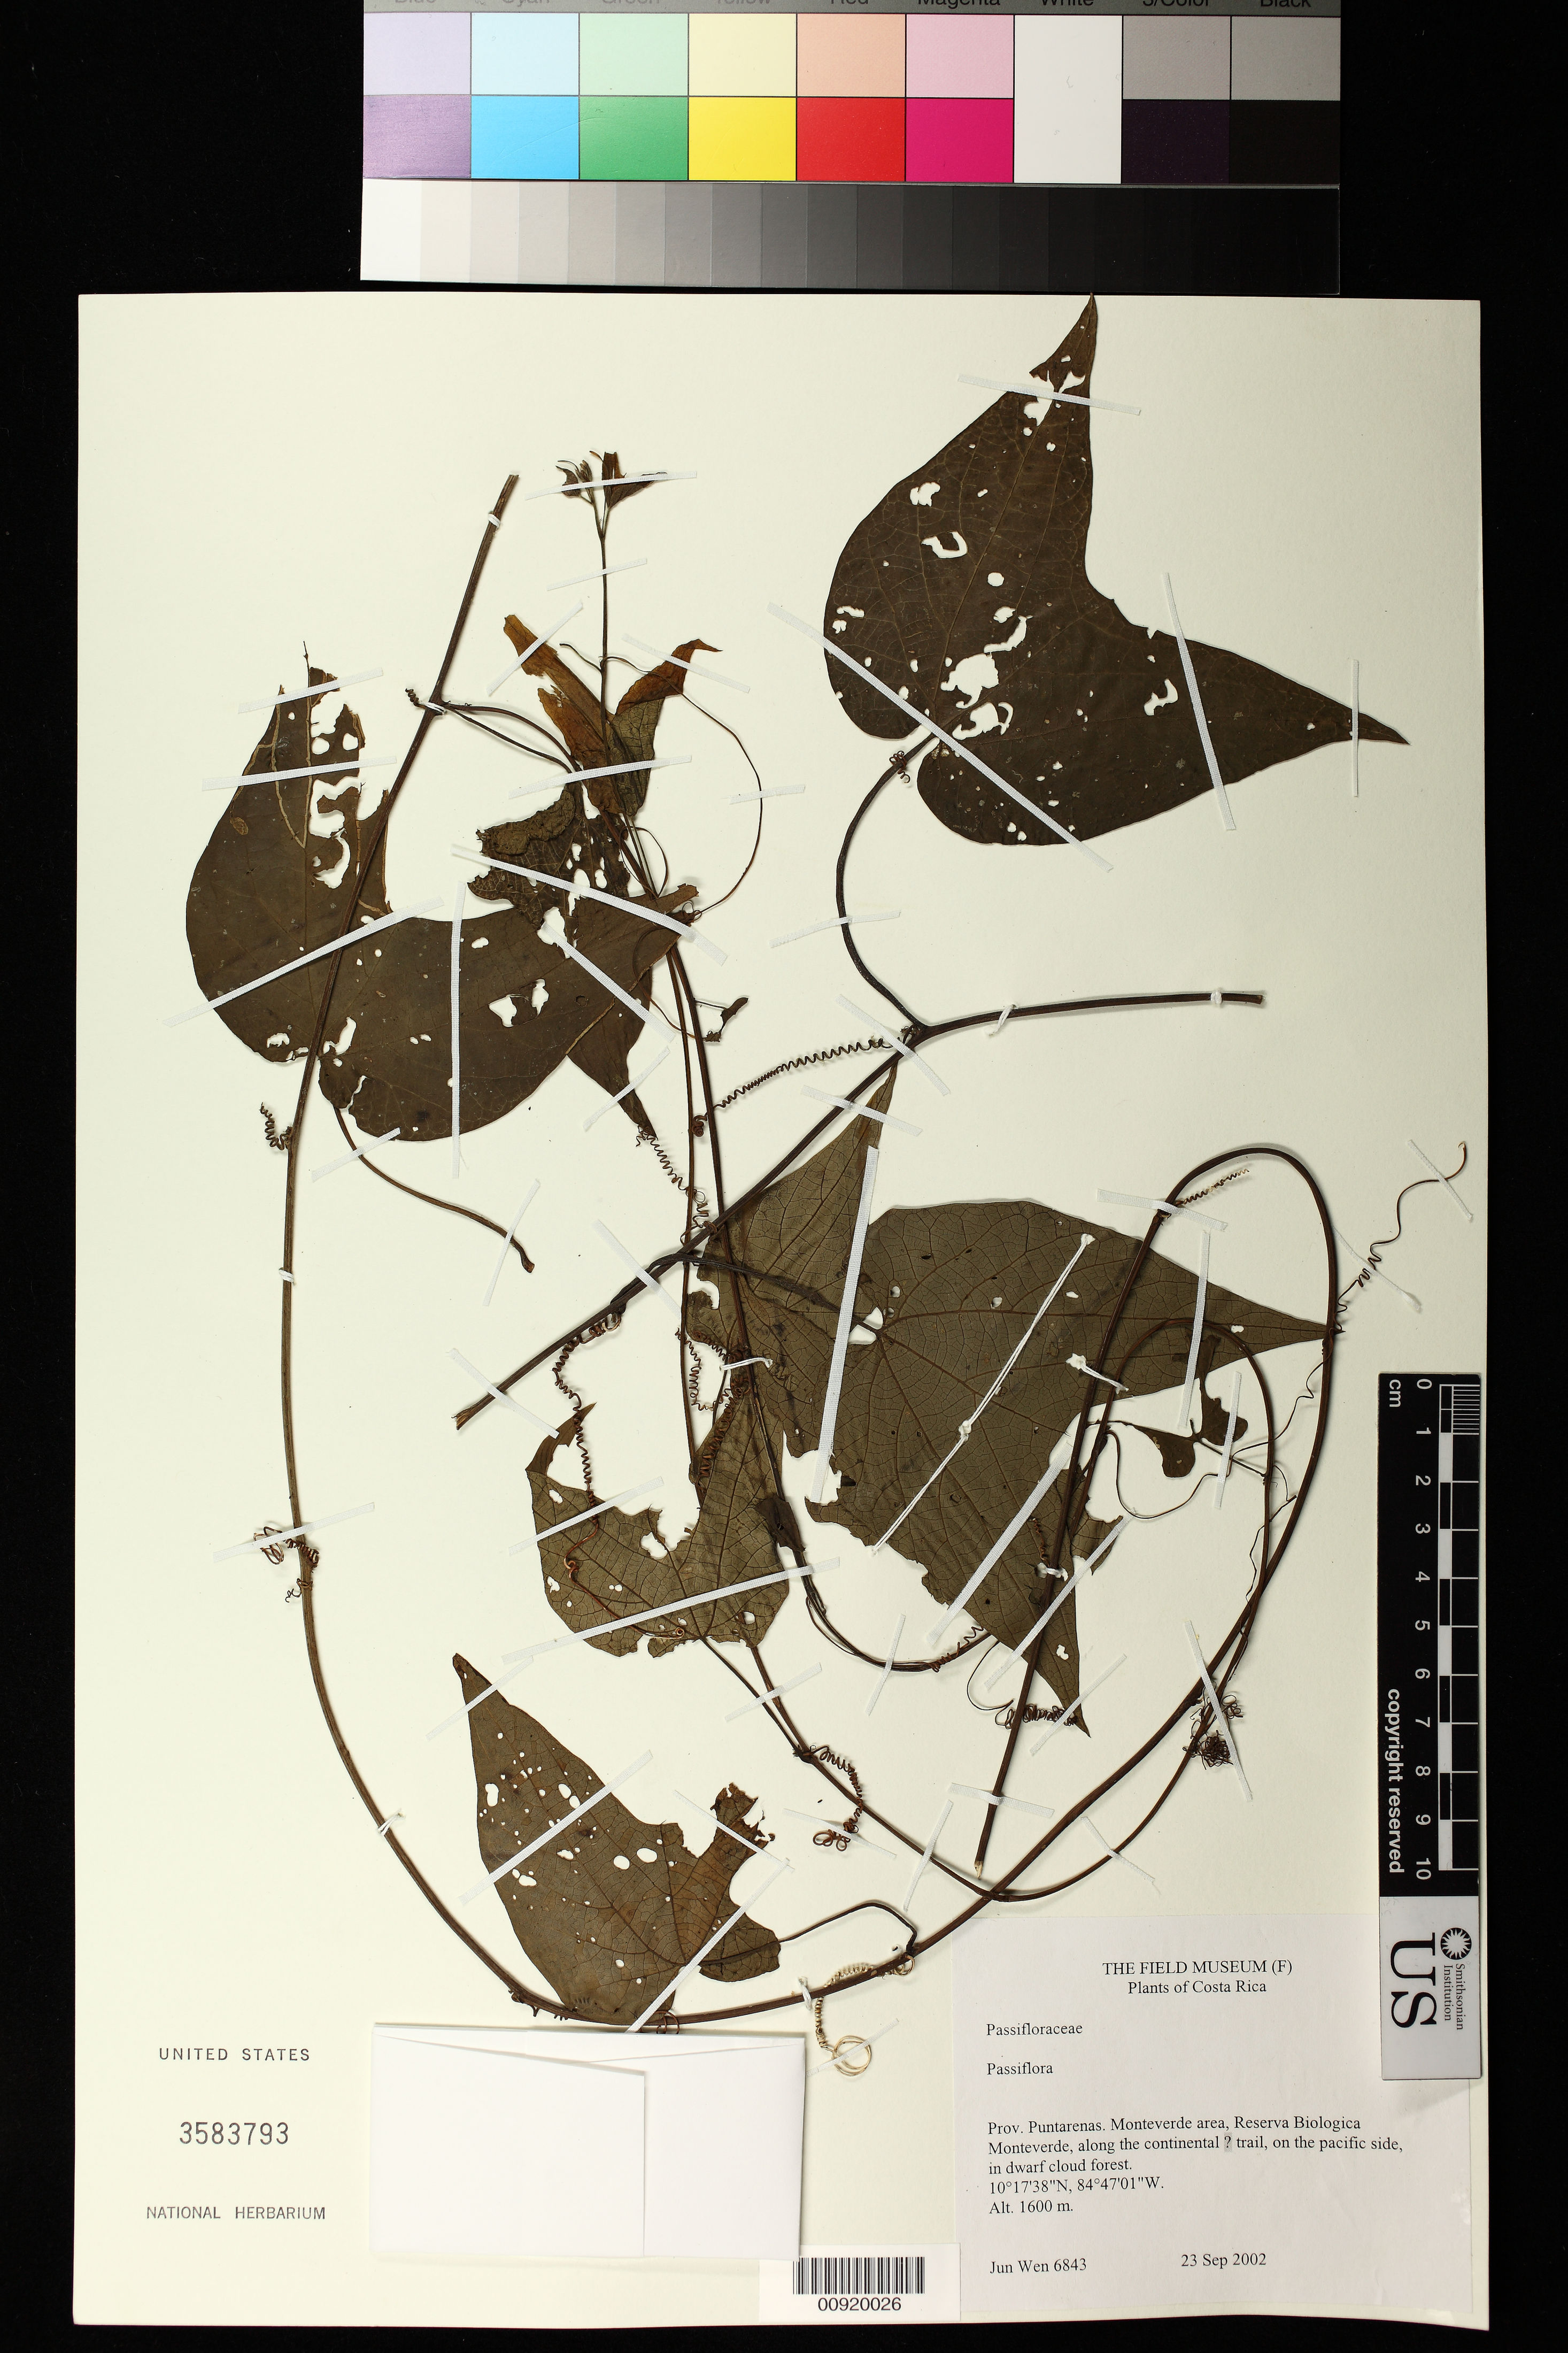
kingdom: Plantae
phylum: Tracheophyta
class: Magnoliopsida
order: Malpighiales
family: Passifloraceae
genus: Passiflora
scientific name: Passiflora capsularis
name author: L.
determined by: MacDougal, John M.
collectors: J. Wen & R. Aguilar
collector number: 6843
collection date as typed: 22 Sep 2002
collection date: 2002-09-23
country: Costa Rica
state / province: Puntarenas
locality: On the way from Santa Elena to Santa Elena Cloud Forest Reserve. Ca. 1.5 km from Santa Elena.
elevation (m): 1550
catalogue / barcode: US 3583793